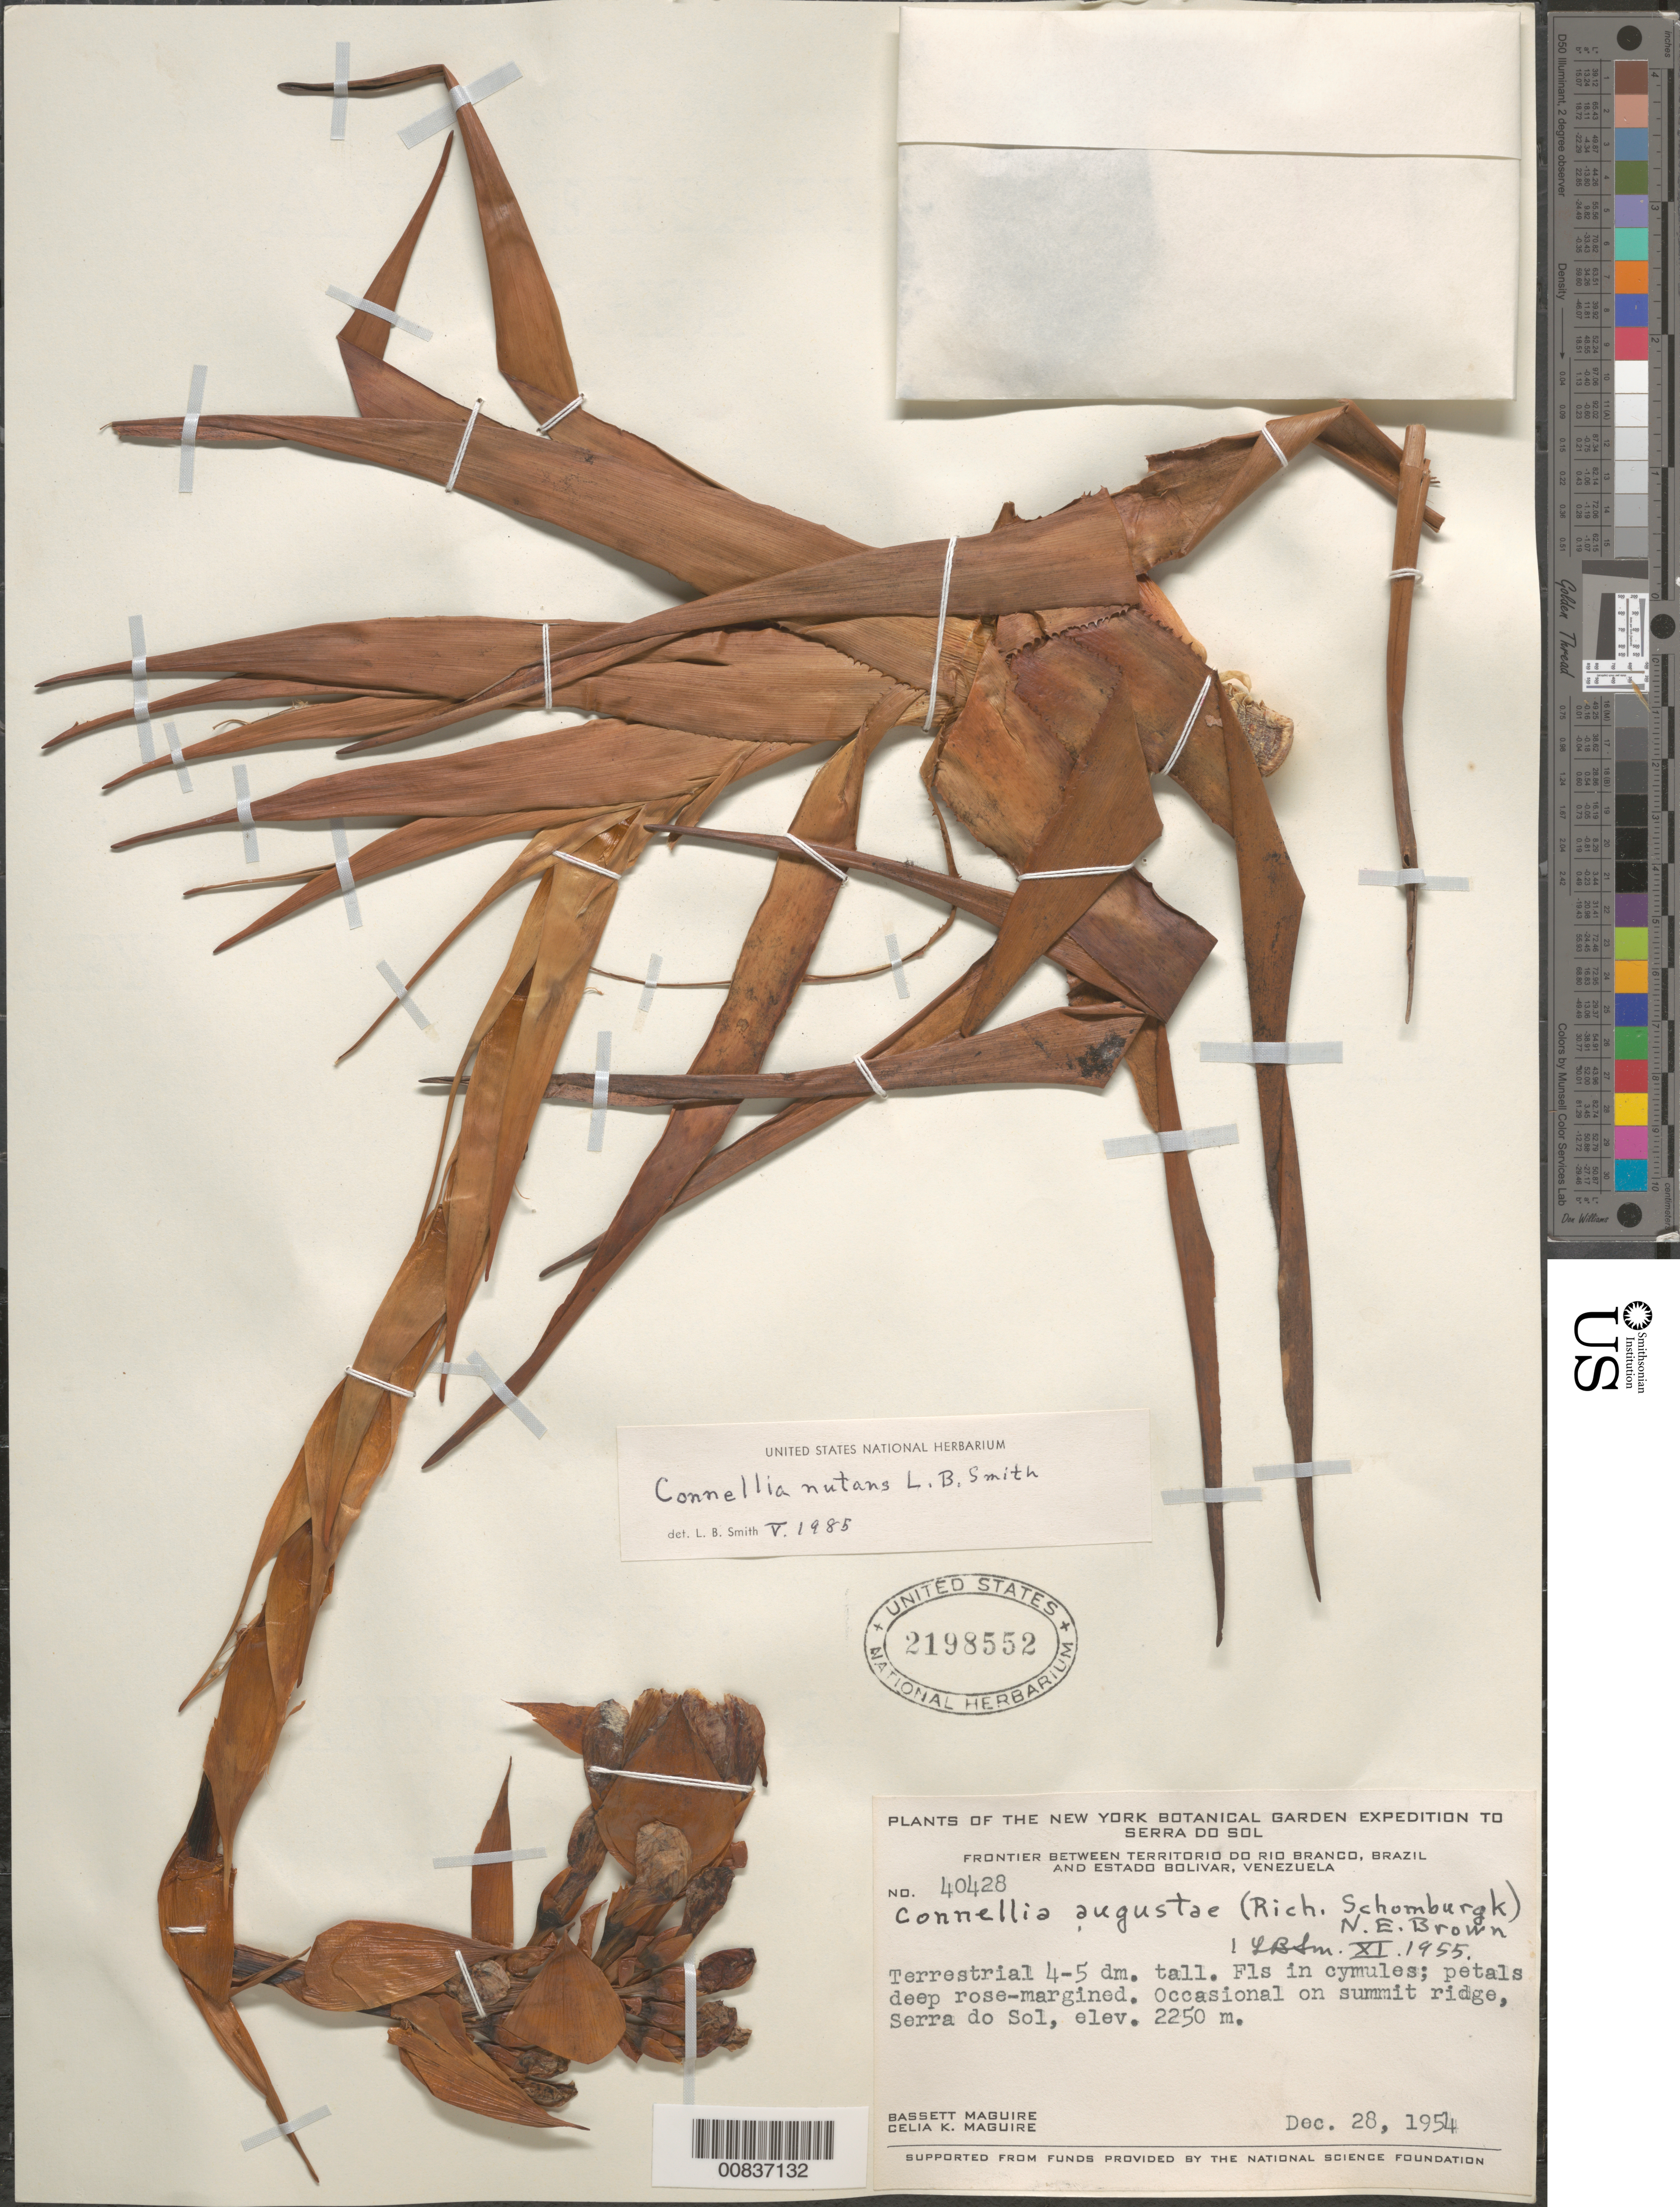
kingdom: Plantae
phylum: Tracheophyta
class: Liliopsida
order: Poales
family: Bromeliaceae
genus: Connellia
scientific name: Connellia nutans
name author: L.B. Sm.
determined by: Smith, Lyman B., (US), NMNH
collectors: B. Maguire & C. K. Maguire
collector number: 40428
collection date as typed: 28-Dec-54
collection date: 1954-12-28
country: Venezuela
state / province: Bolívar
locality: Serra do Sol, frontier betw. TerRiver do Río Branco, Brazil & Bolívar, Venezuela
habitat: Base of summit ridge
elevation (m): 2250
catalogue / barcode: US 2198552